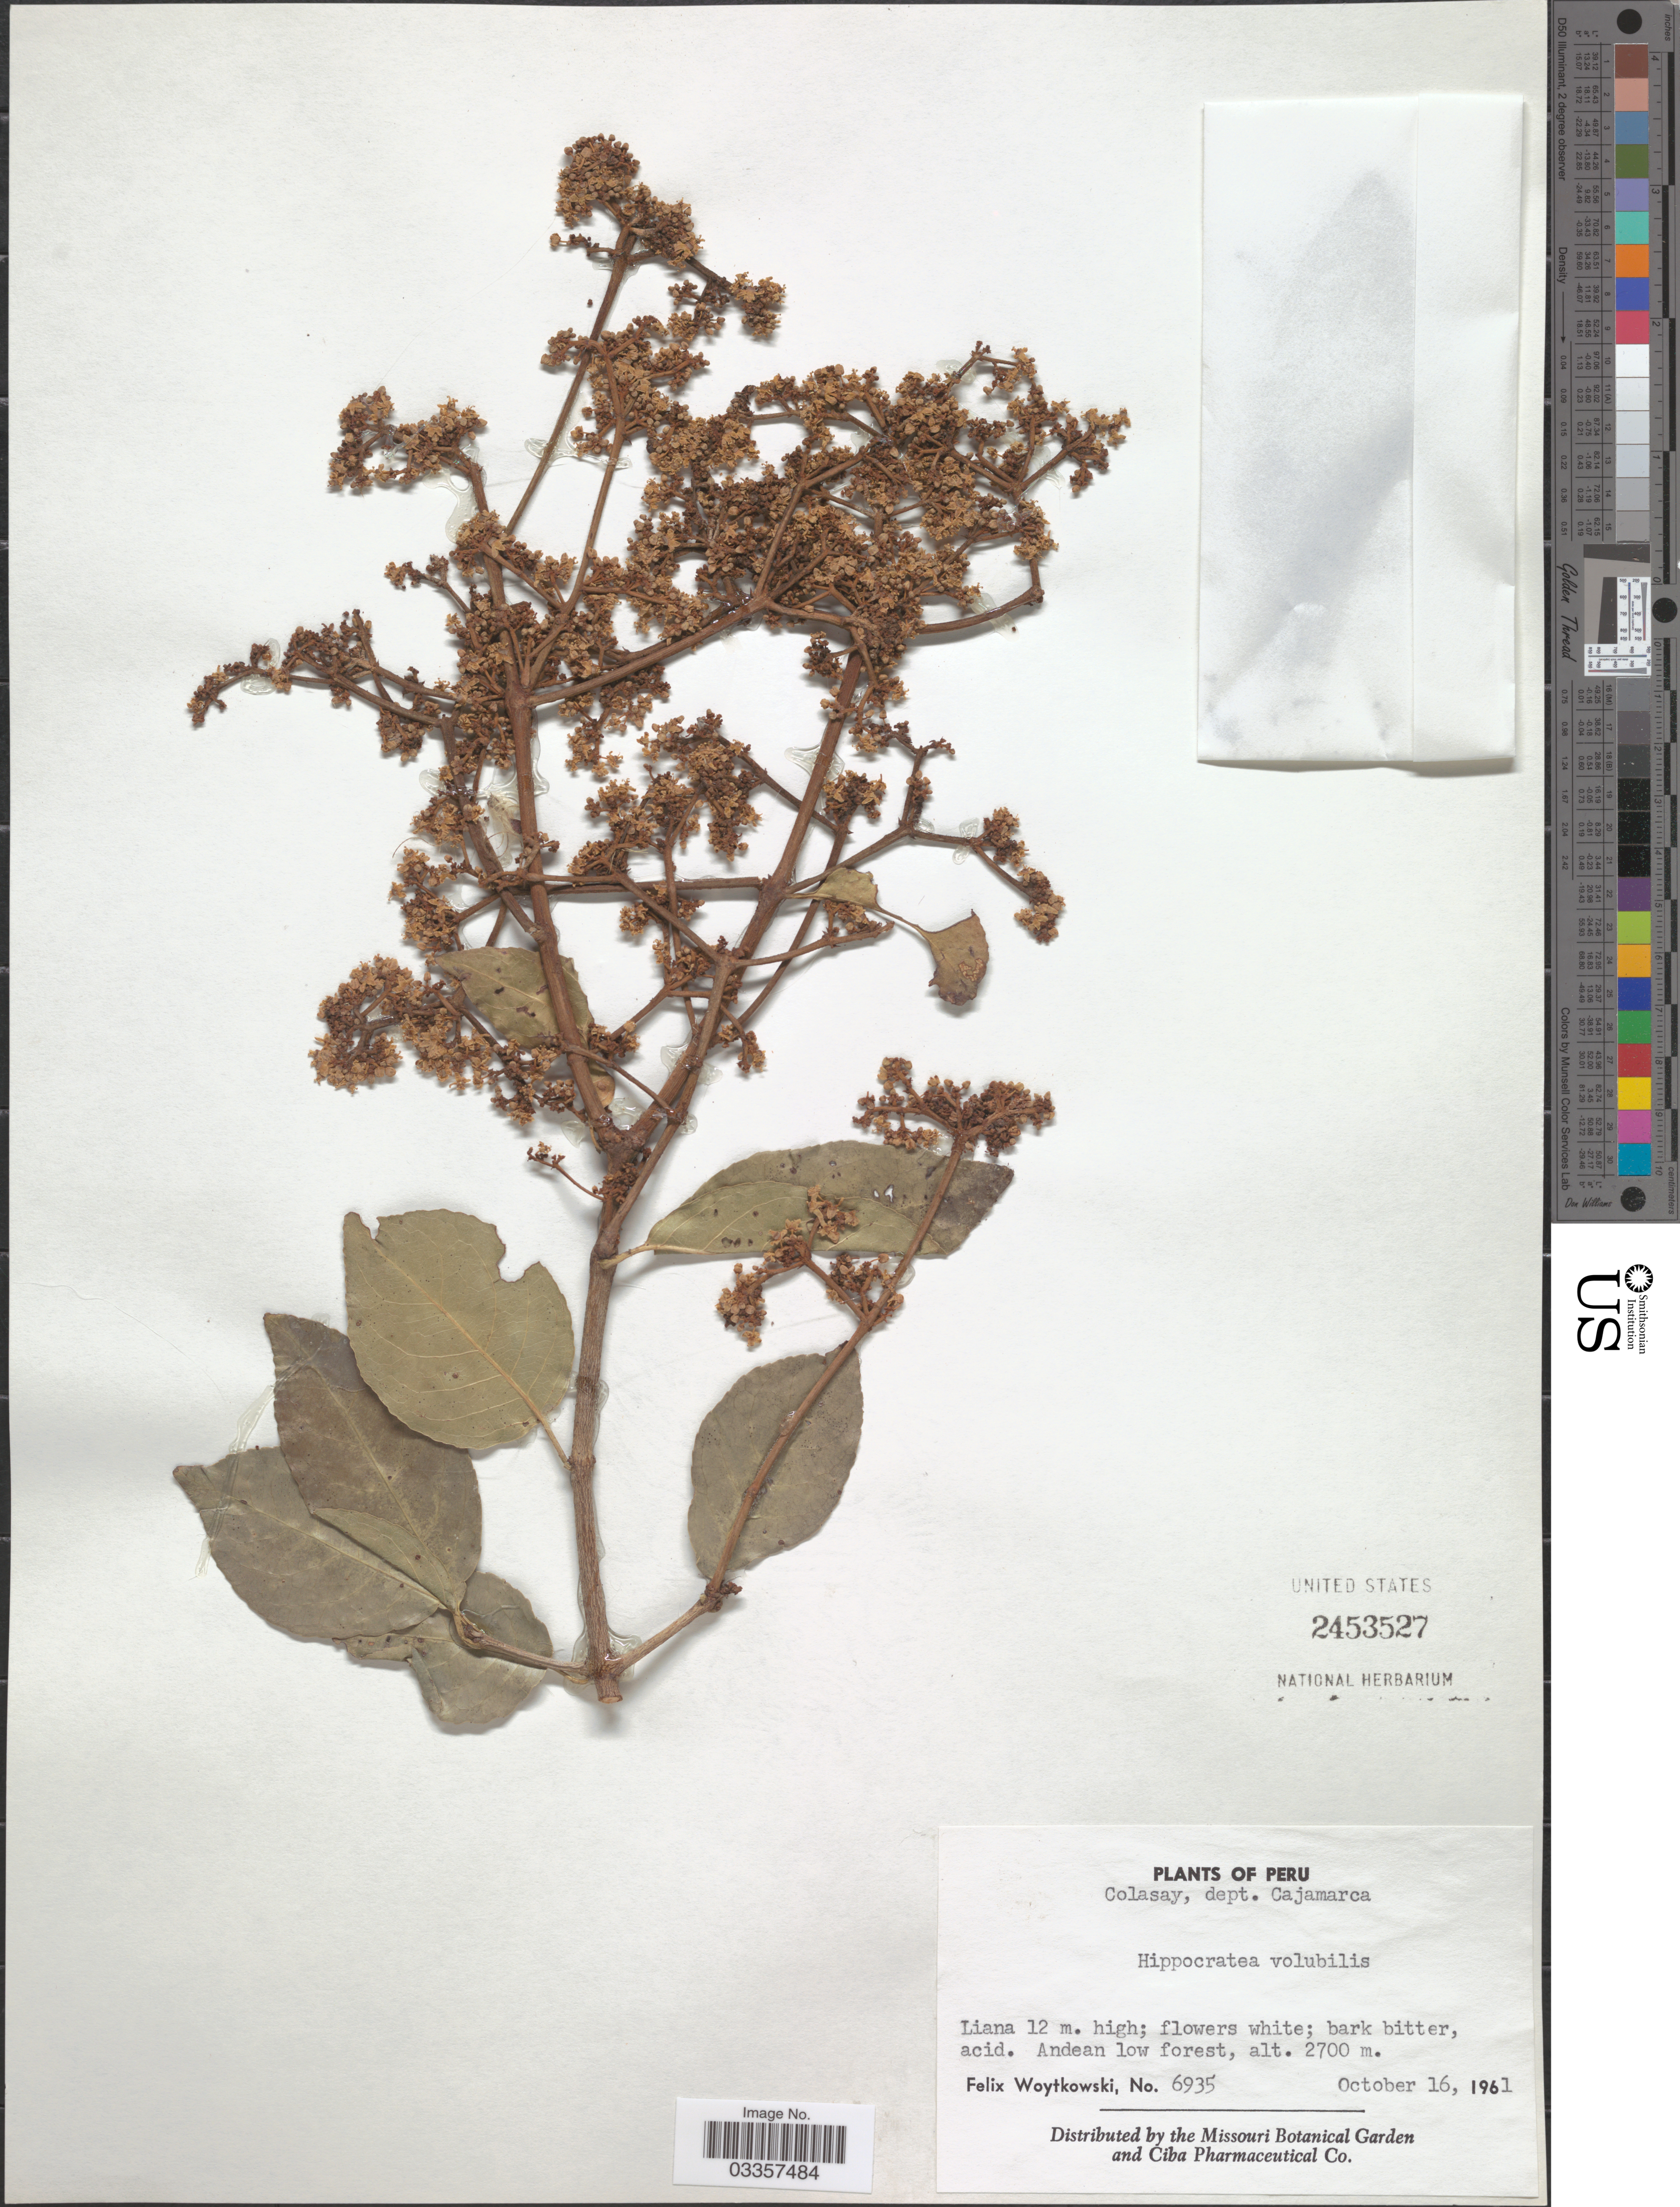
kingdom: Plantae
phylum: Tracheophyta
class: Magnoliopsida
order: Celastrales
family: Celastraceae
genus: Hippocratea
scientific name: Hippocratea volubilis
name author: L.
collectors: F. Woytkowski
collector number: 6935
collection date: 1961-10-16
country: Peru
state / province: Cajamarca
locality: Colasay, dept. Cajamarca.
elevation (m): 2700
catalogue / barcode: US 2453527